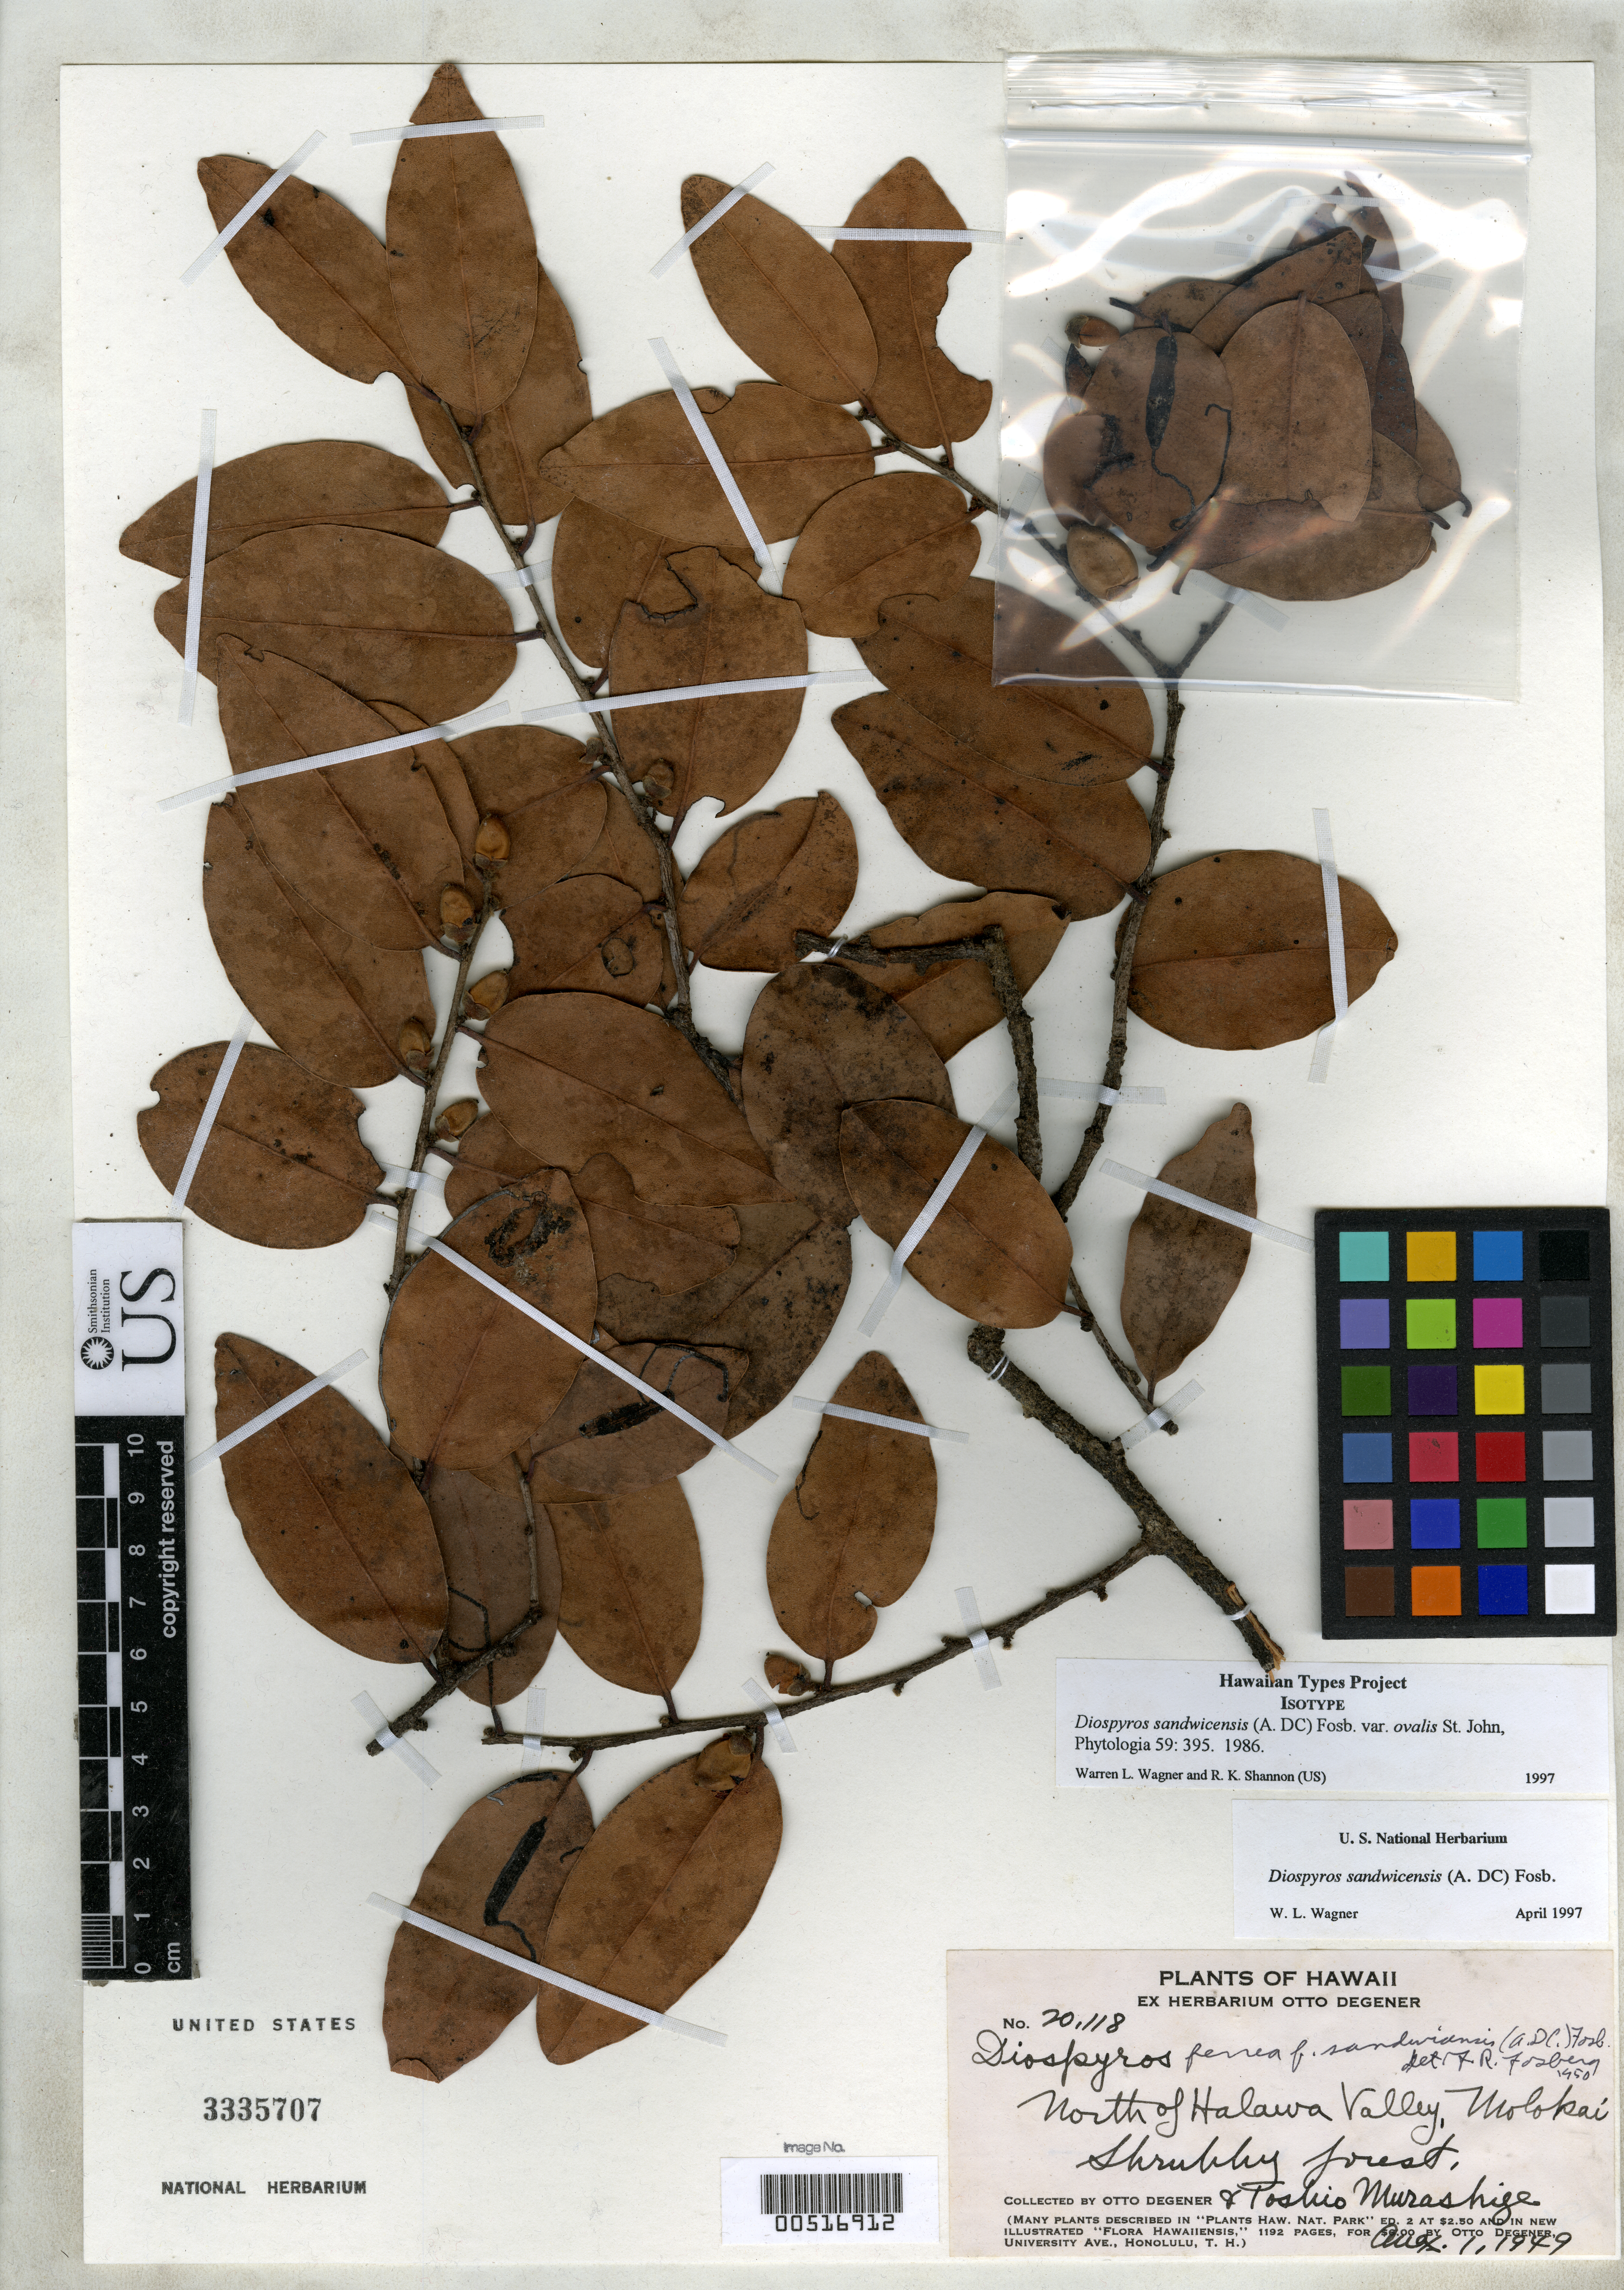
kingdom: Plantae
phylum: Tracheophyta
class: Magnoliopsida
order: Ericales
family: Ebenaceae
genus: Diospyros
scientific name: Diospyros sandwicensis var. ovalis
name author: H. St. John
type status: Isotype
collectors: O. Degener & T. Murashige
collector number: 20118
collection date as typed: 01 Aug 1949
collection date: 1949-08-01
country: United States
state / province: Hawaii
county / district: Maui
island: Moloka'i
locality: N of Halawa Valley.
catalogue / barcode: US 3335707